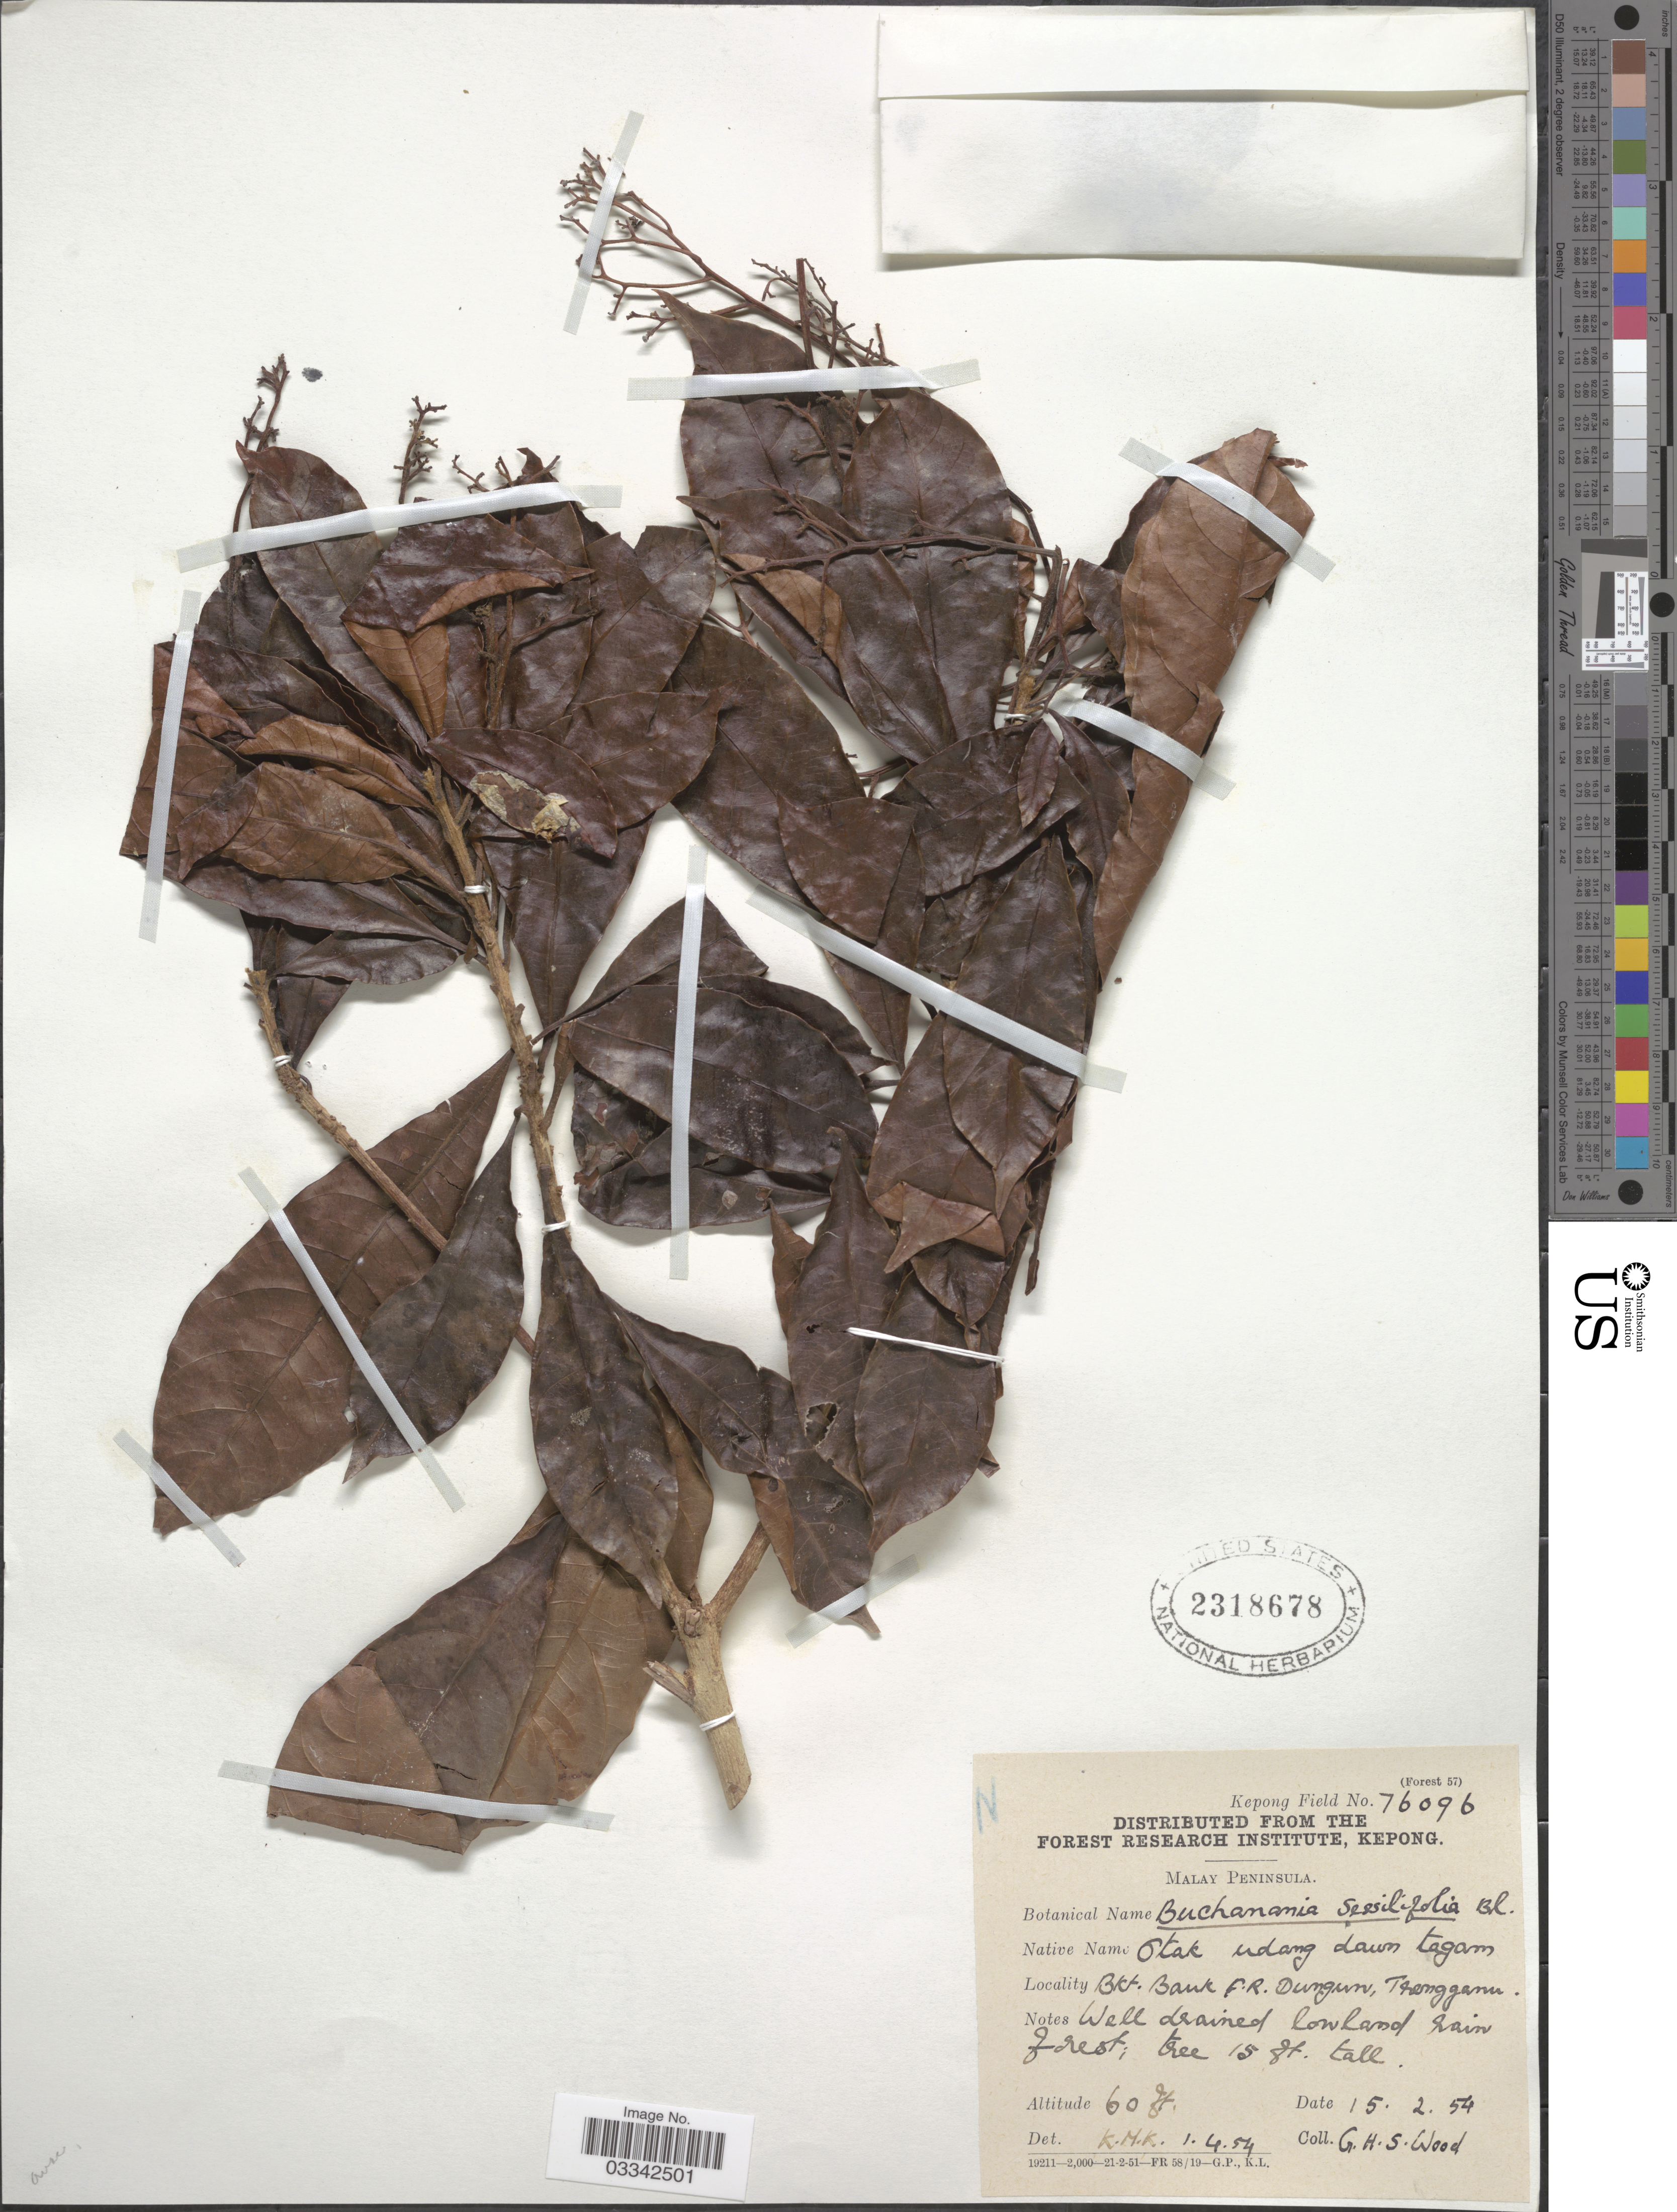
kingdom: Plantae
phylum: Tracheophyta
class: Magnoliopsida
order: Sapindales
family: Anacardiaceae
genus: Buchanania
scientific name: Buchanania sessilifolia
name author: Blume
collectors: G. Wood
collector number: Kepong Field 76096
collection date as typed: Transcribed d/m/y: 15/2/54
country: Malaysia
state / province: Terengganu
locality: Malay Peninsula. Bkt. Bank F.R. Dungun.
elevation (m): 18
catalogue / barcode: US 2318678